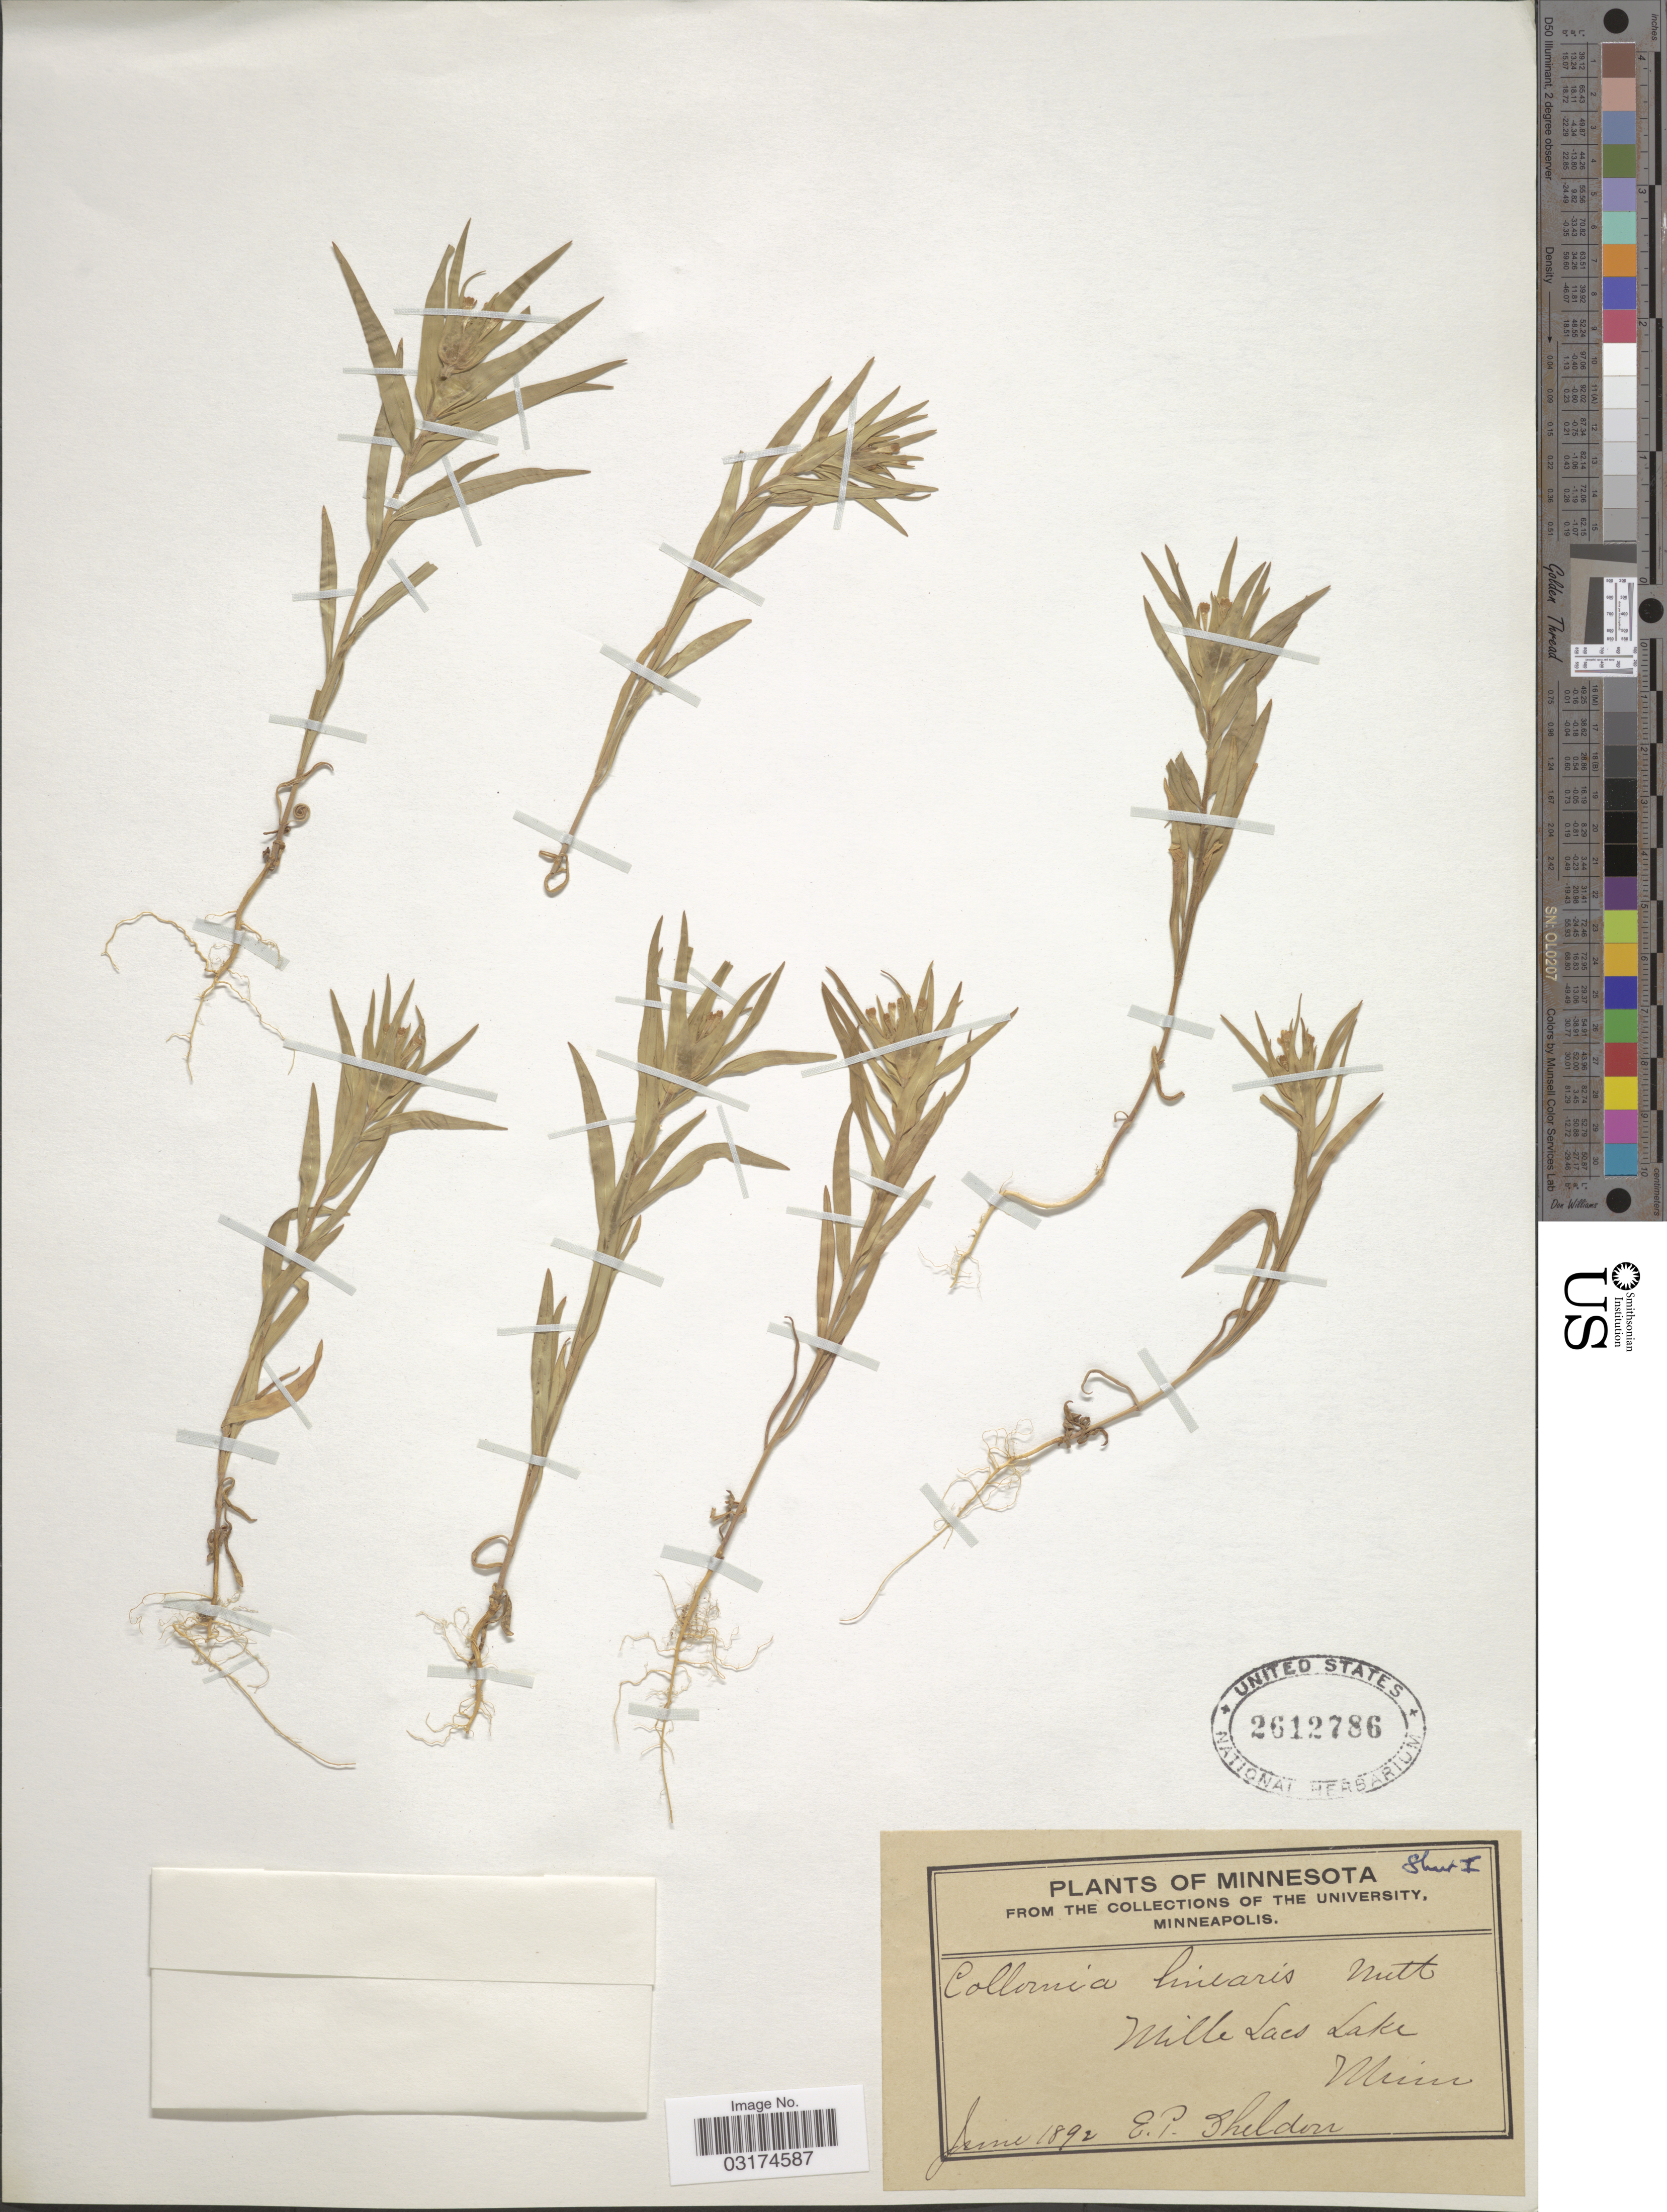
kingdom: Plantae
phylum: Tracheophyta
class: Magnoliopsida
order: Ericales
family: Polemoniaceae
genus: Collomia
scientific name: Collomia linearis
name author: Nutt.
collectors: E. P. Sheldon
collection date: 1892-06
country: United States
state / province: Minnesota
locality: Mille Lacs Lake.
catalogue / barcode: US 2612786